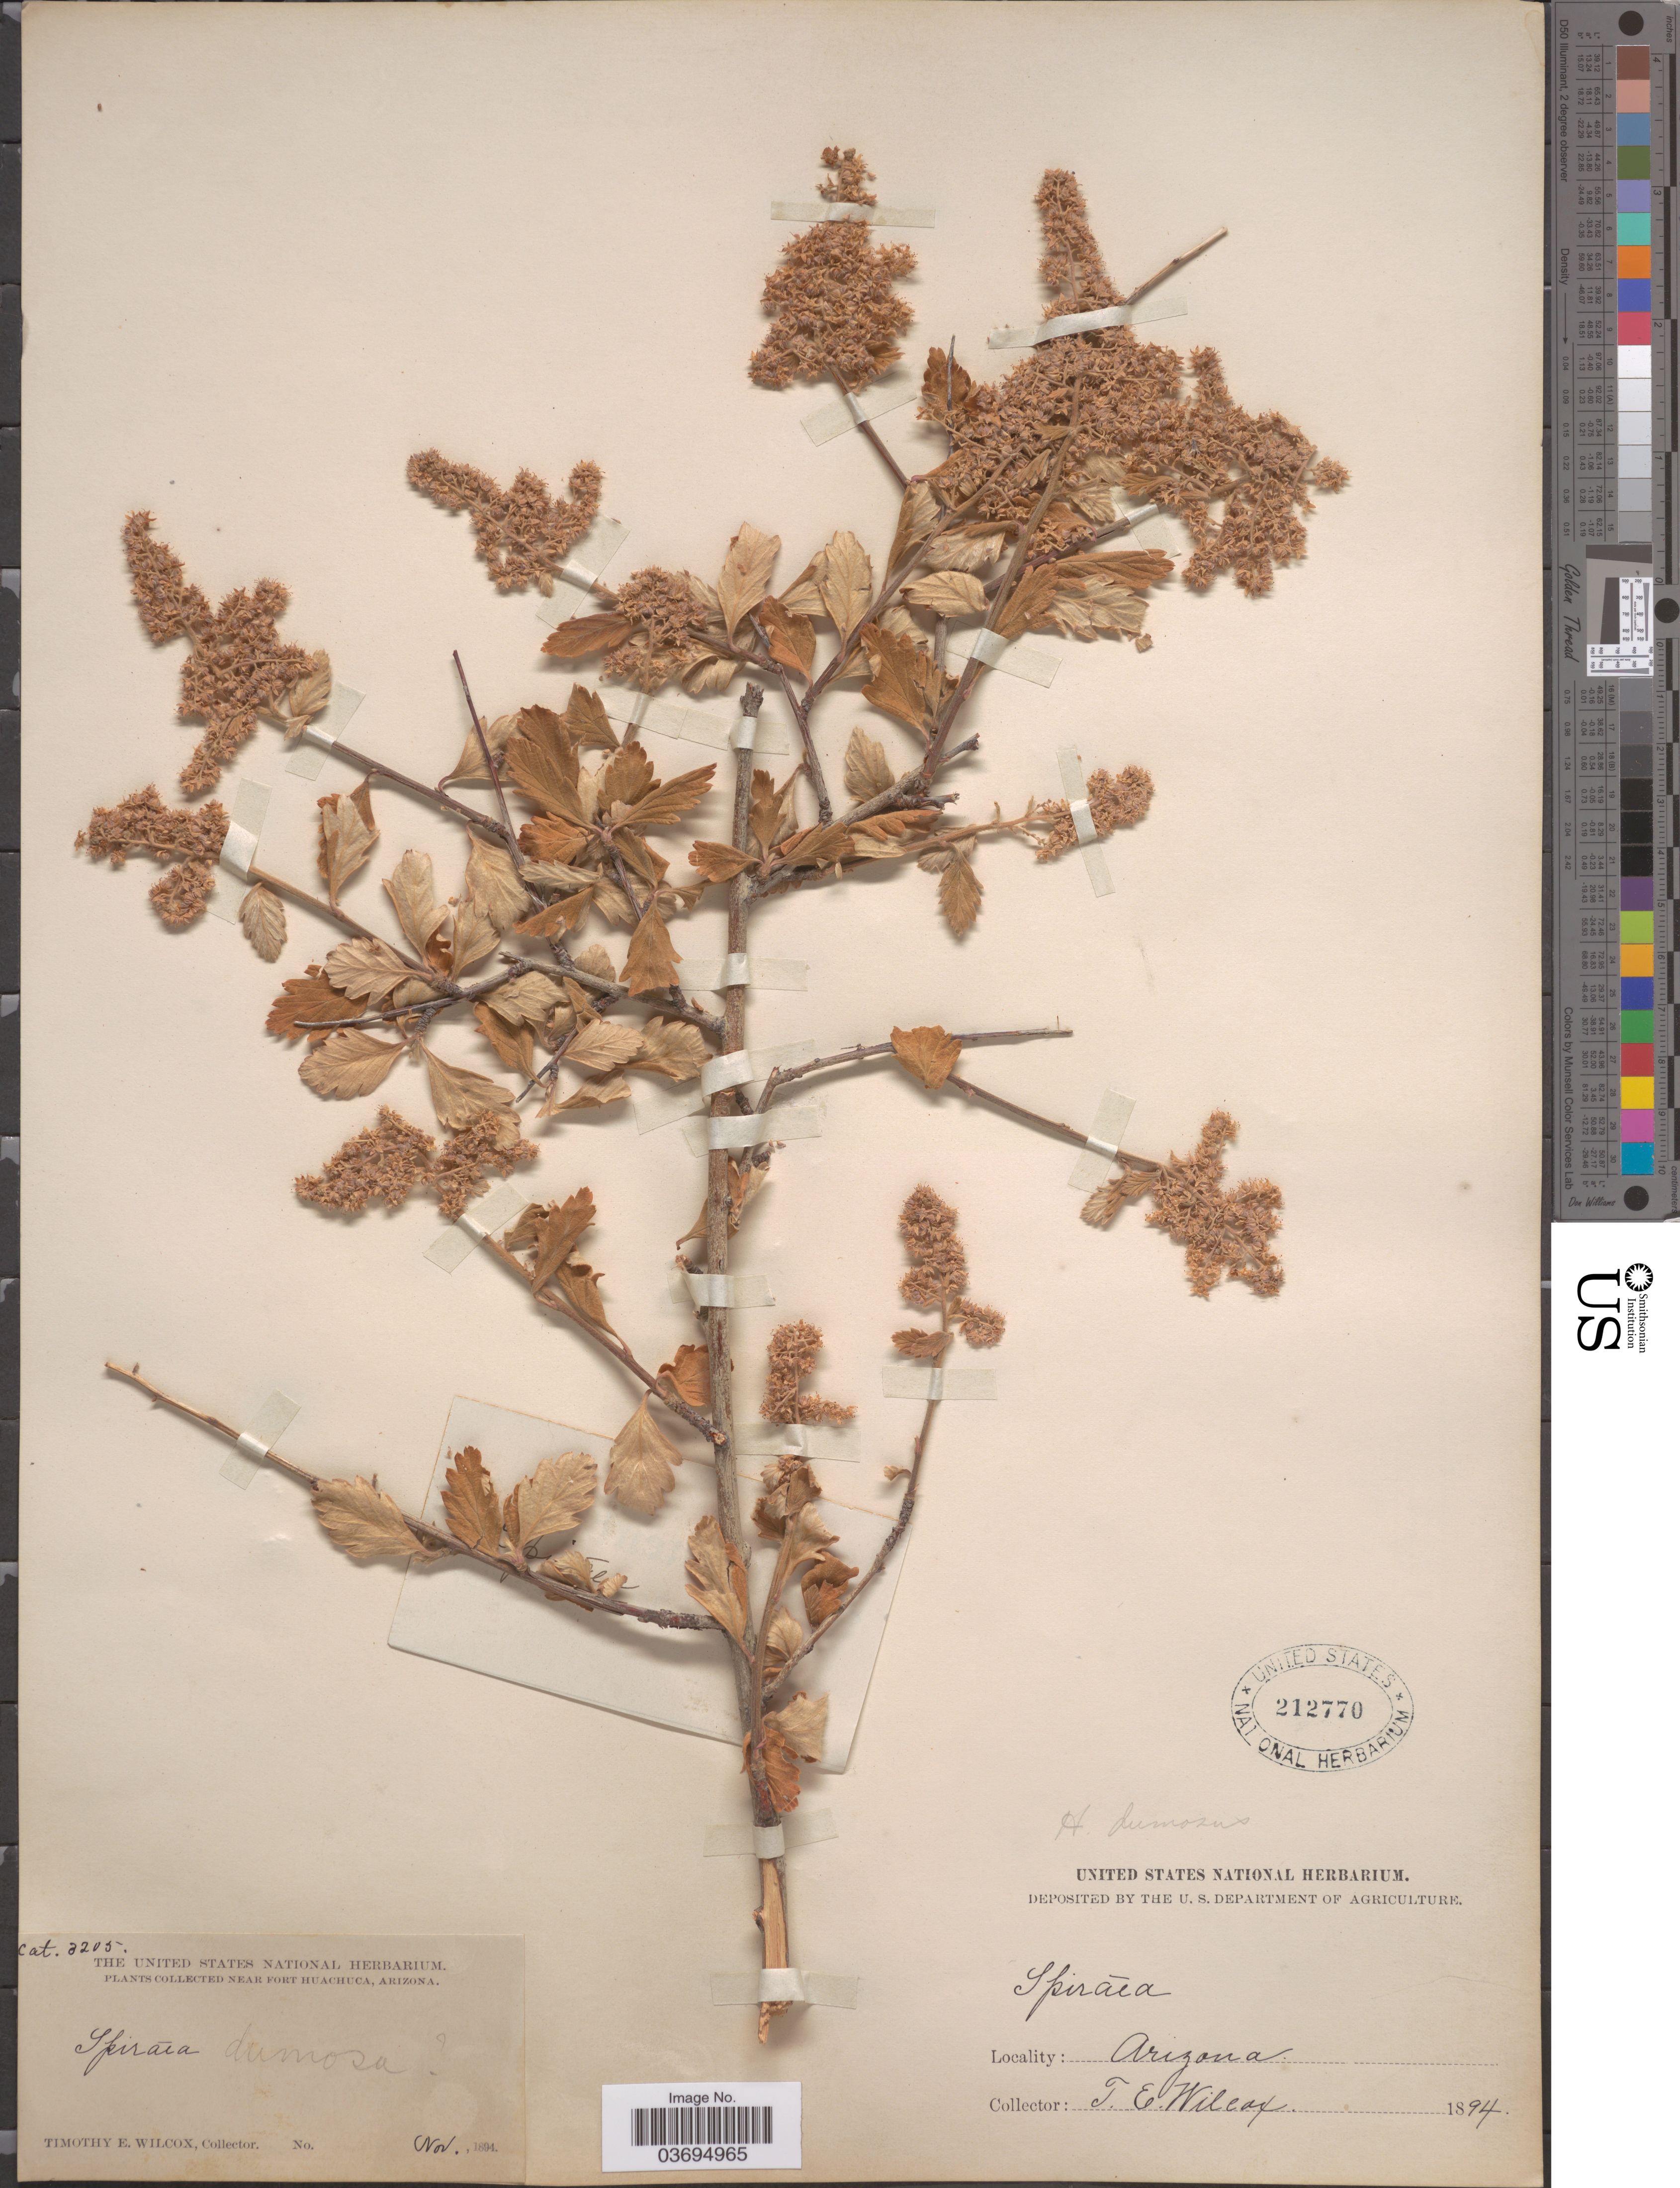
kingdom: Plantae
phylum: Tracheophyta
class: Magnoliopsida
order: Rosales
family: Rosaceae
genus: Holodiscus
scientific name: Holodiscus discolor var. dumosus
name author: Maxim. ex J.M. Coult.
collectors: T. E. Wilcox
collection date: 1894-11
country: United States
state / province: Arizona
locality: Near Fort Huachuca.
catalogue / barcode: US 212770